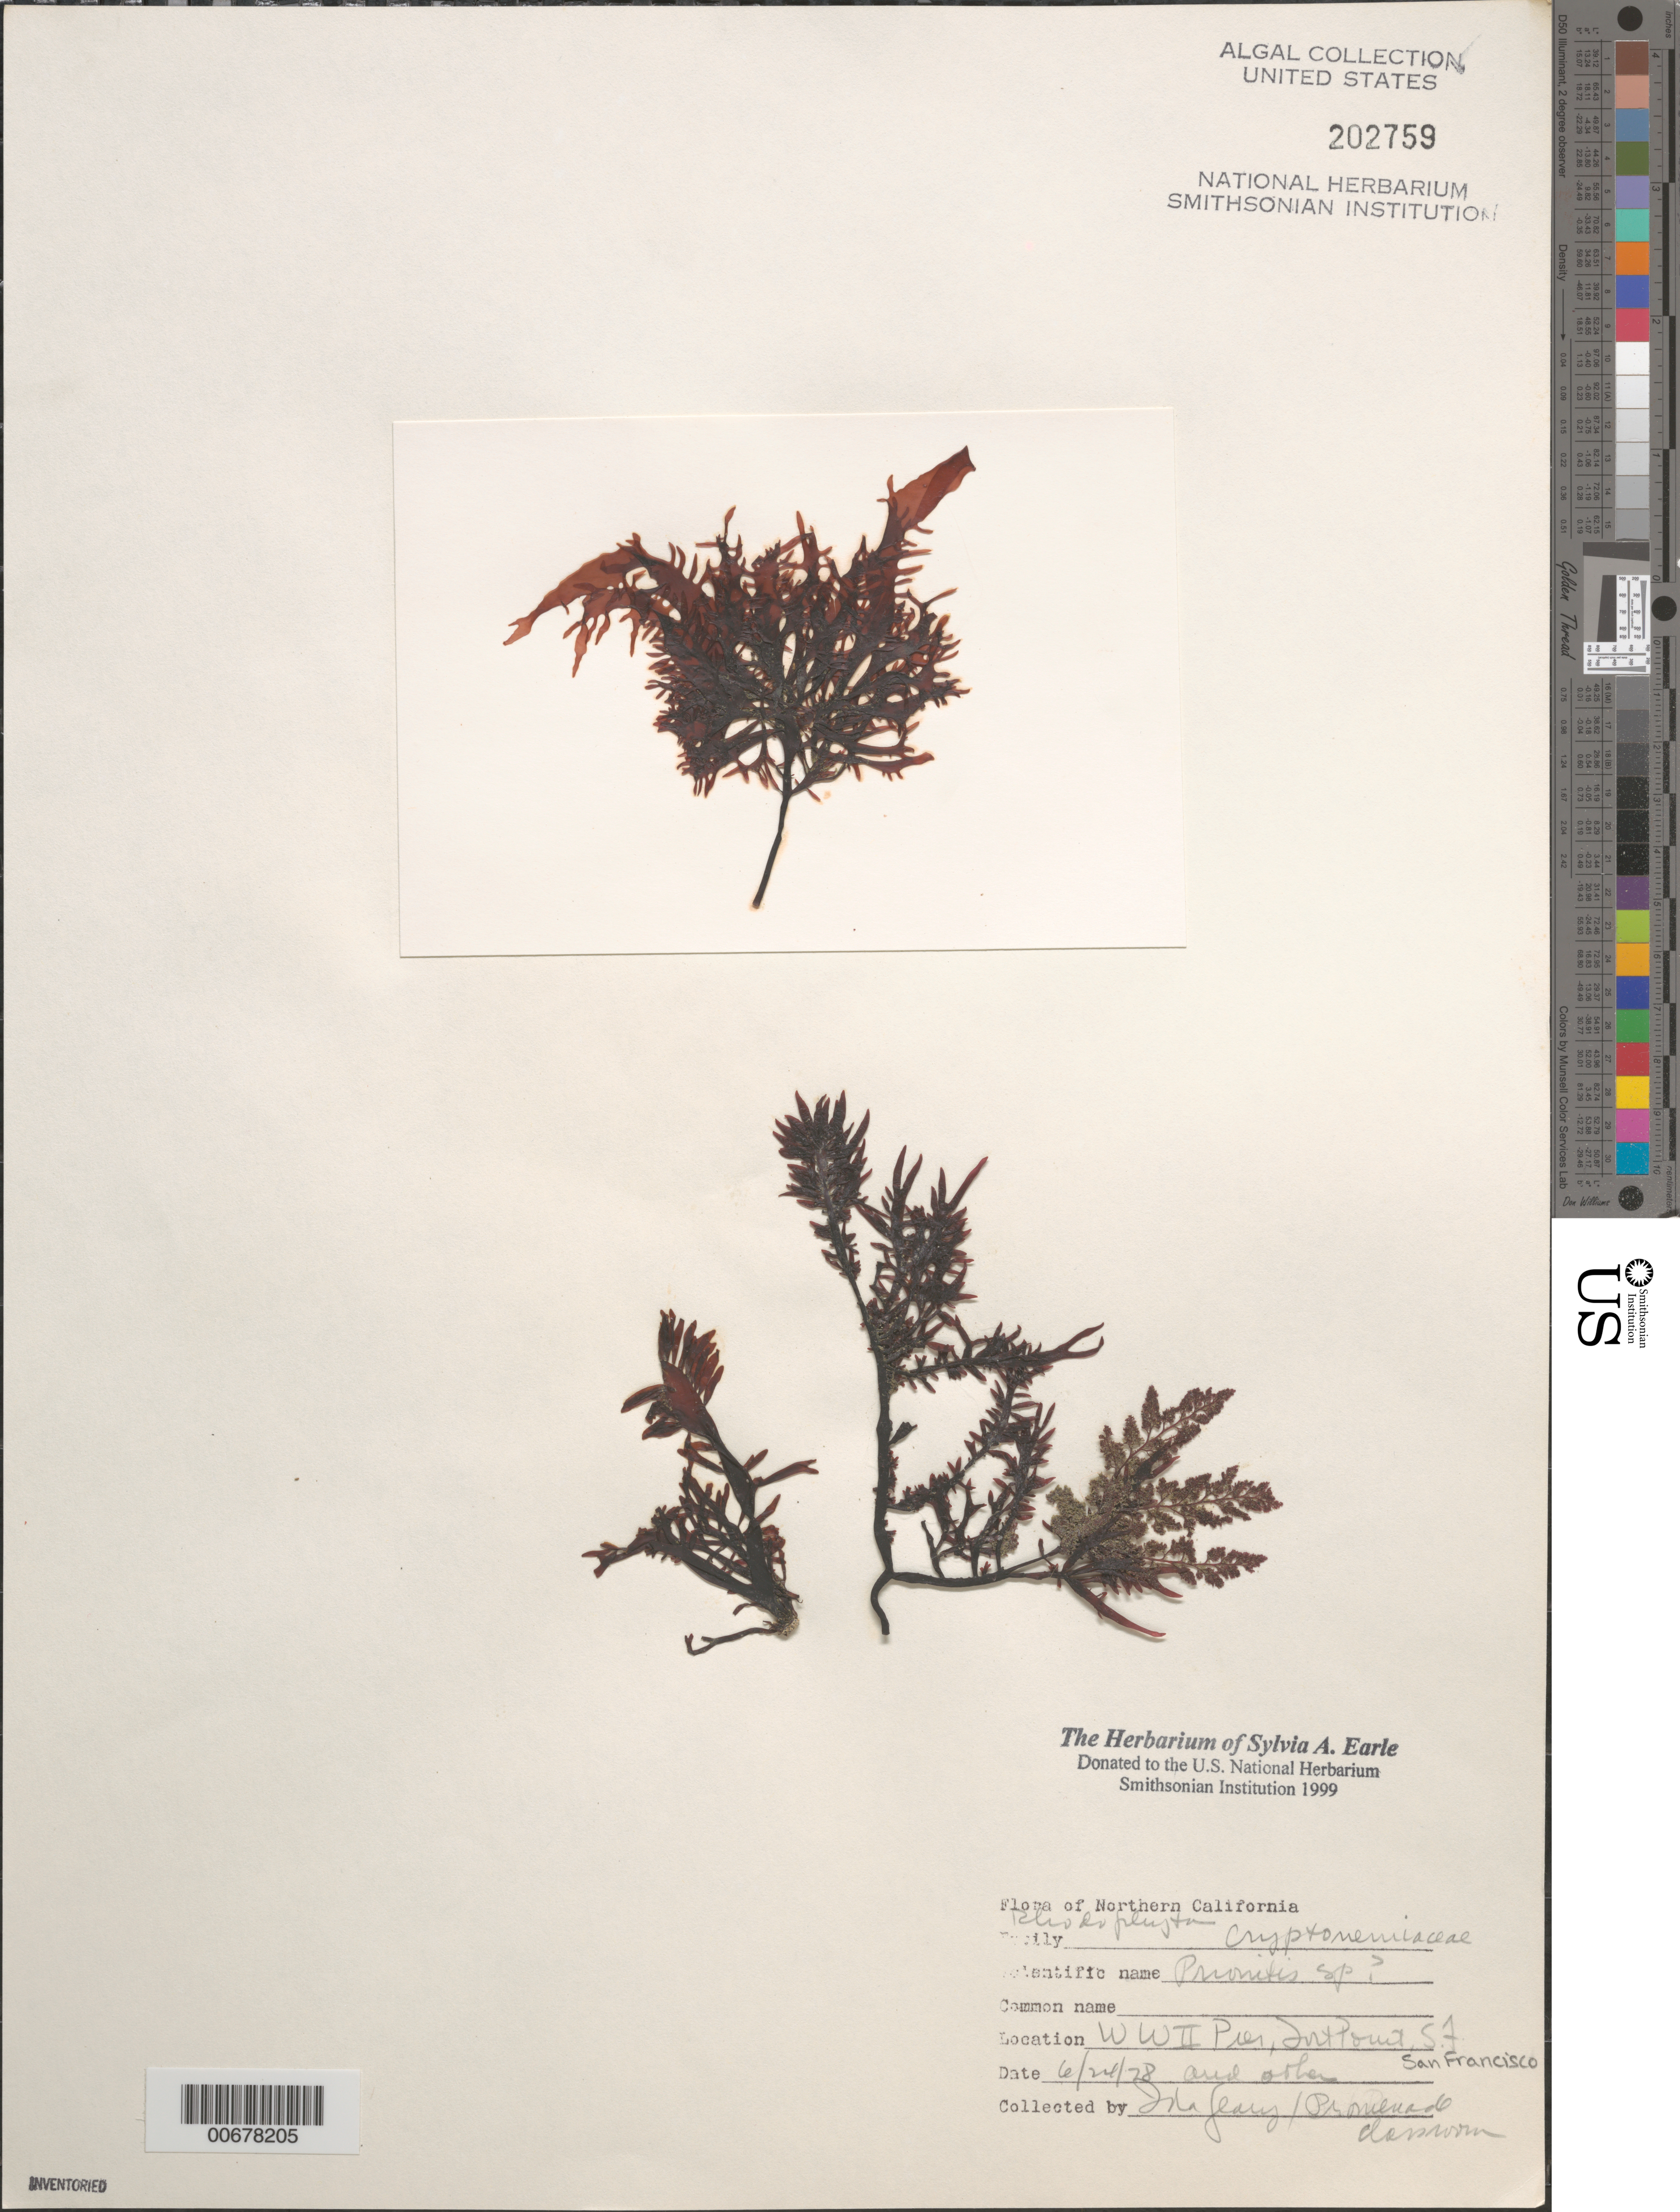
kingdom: Plantae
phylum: Rhodophyta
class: Florideophyceae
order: Cryptonemiales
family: Cryptonemiaceae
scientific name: Prionitis nodifera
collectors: I. Geary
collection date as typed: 24 Jun 1978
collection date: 1978-06-24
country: United States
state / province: California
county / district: San Francisco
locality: San Francisco, Fort Point, World War II Pier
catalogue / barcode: US 202759